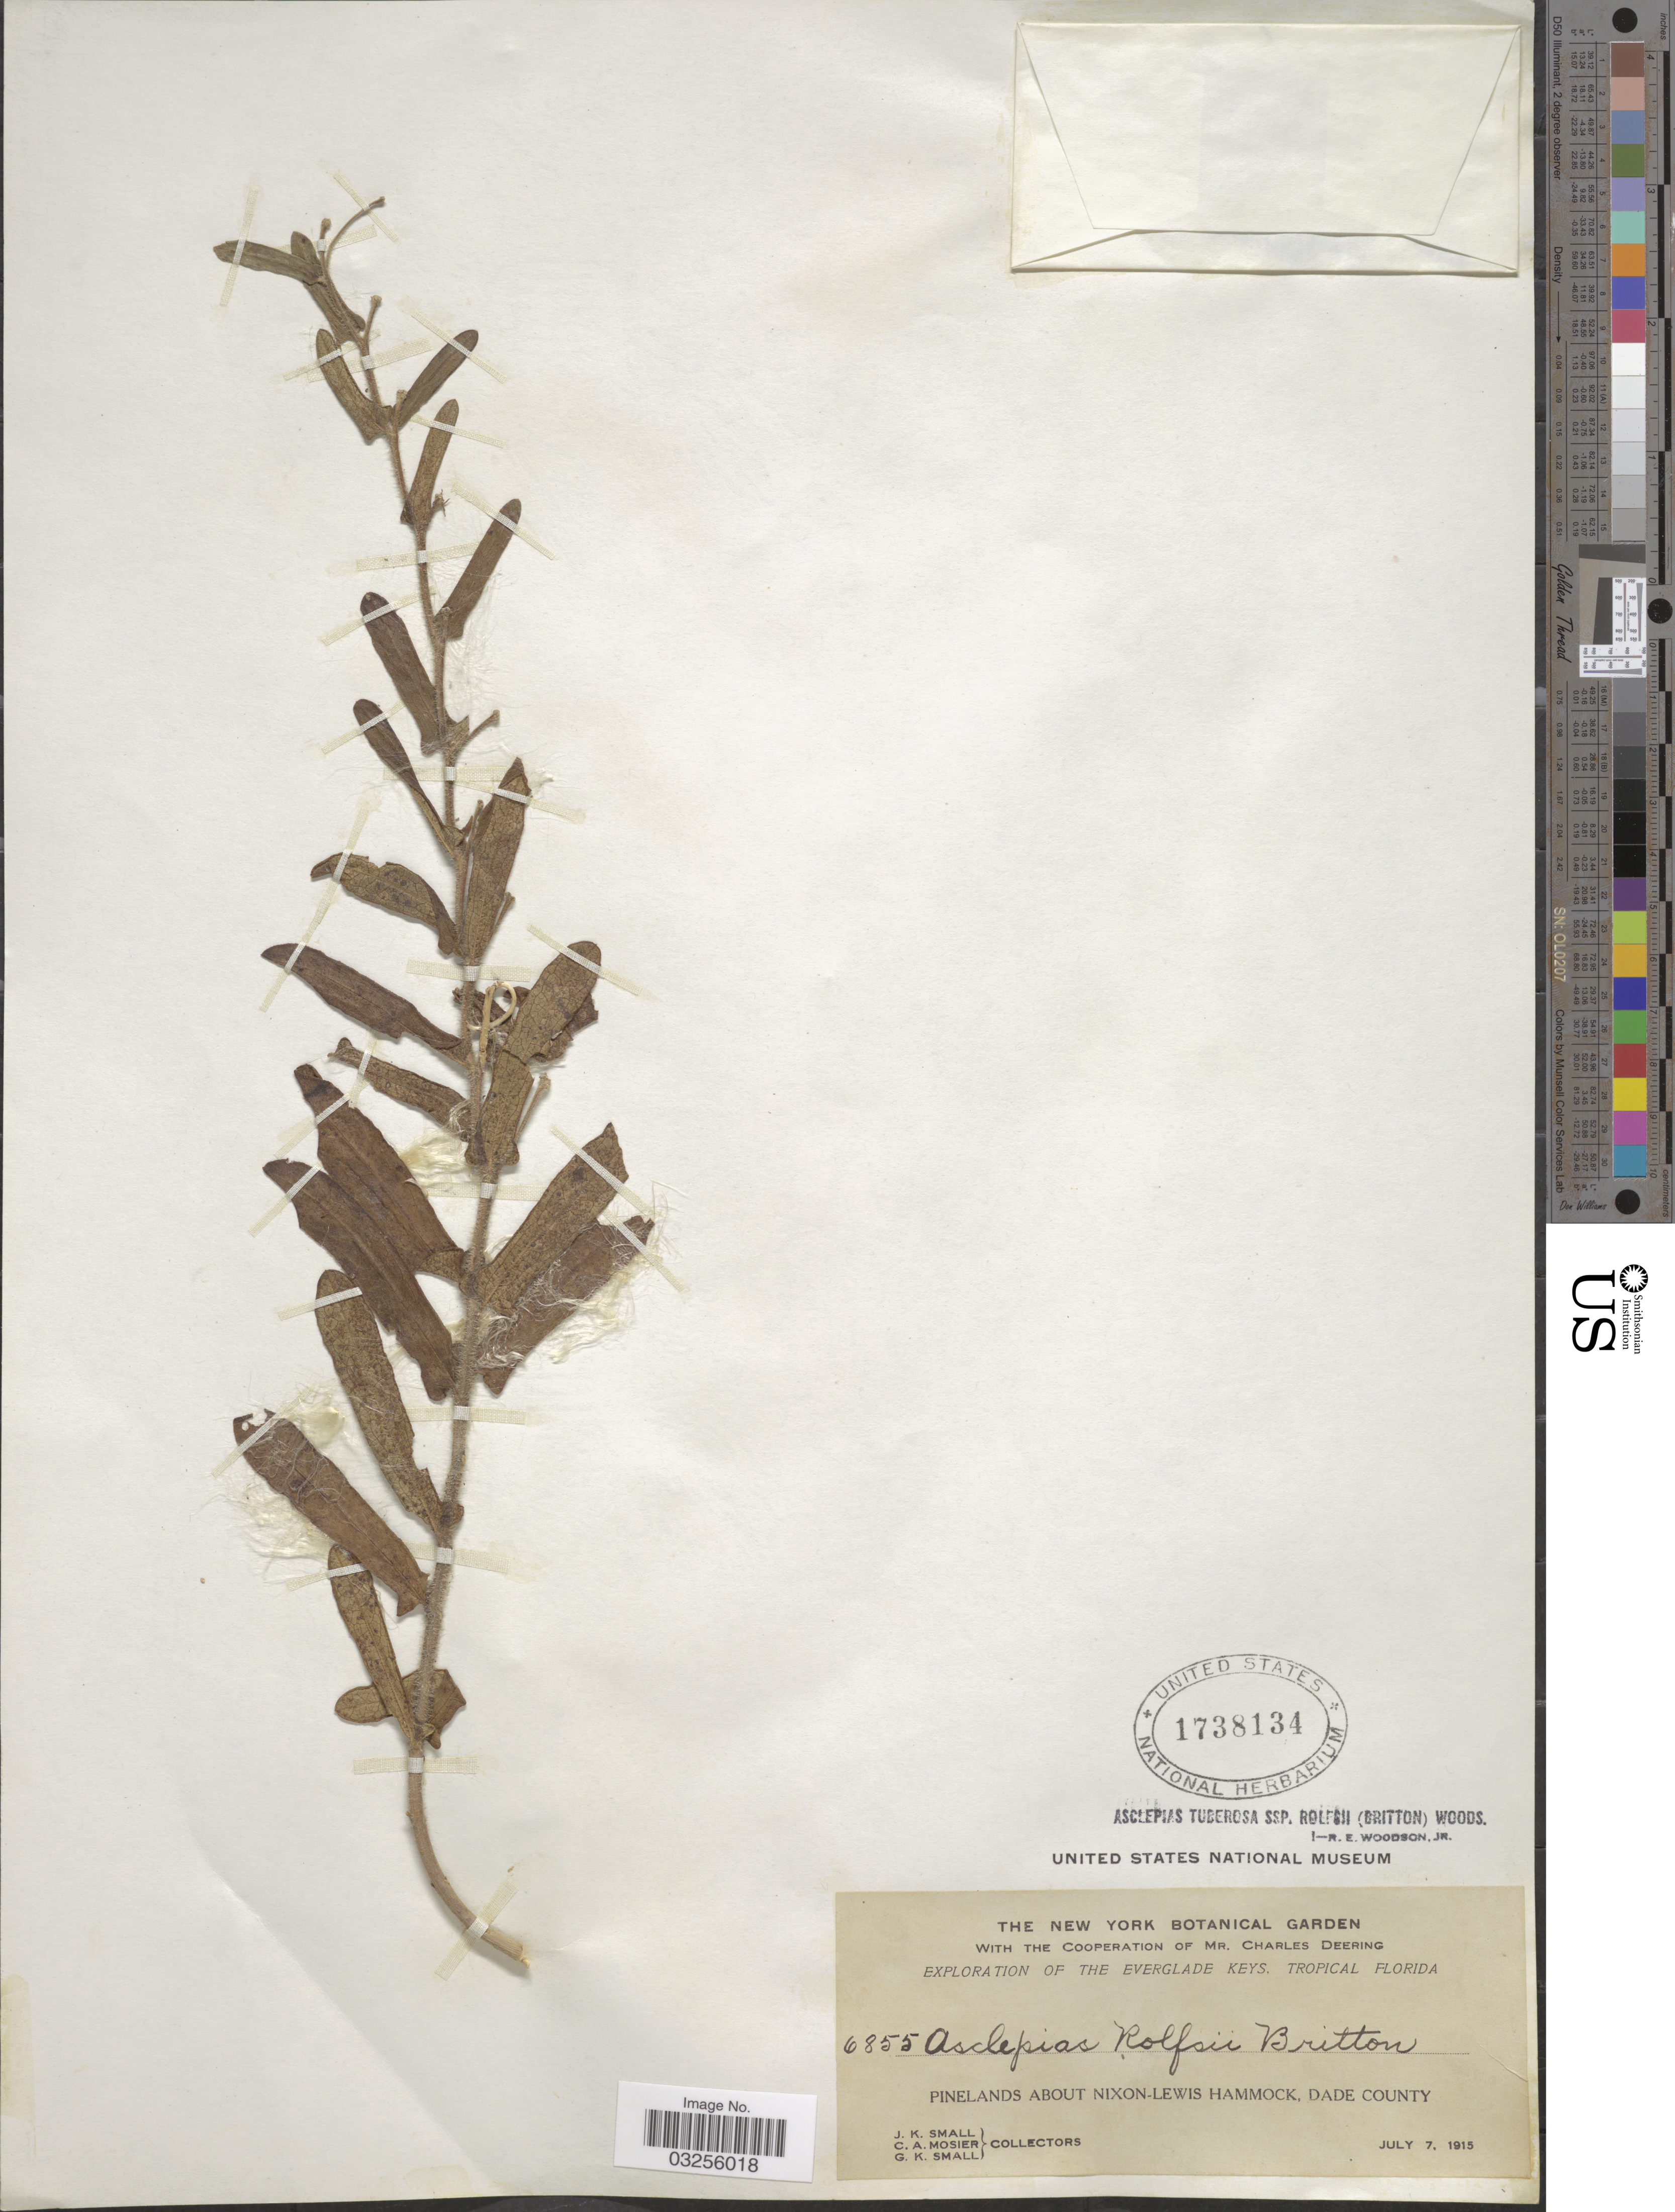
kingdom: Plantae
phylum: Tracheophyta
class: Magnoliopsida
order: Gentianales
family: Apocynaceae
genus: Asclepias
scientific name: Asclepias tuberosa var. rolfsii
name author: ( ex Vail) Shinners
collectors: J. K. Small, C. A. Mosier & G. K. Small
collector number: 6855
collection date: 1915-07-07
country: United States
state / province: Florida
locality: The Everglade Keys, Tropical Florida. Pinelands about Nixon-Lewis Hammock, Dade County.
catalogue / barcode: US 1738134